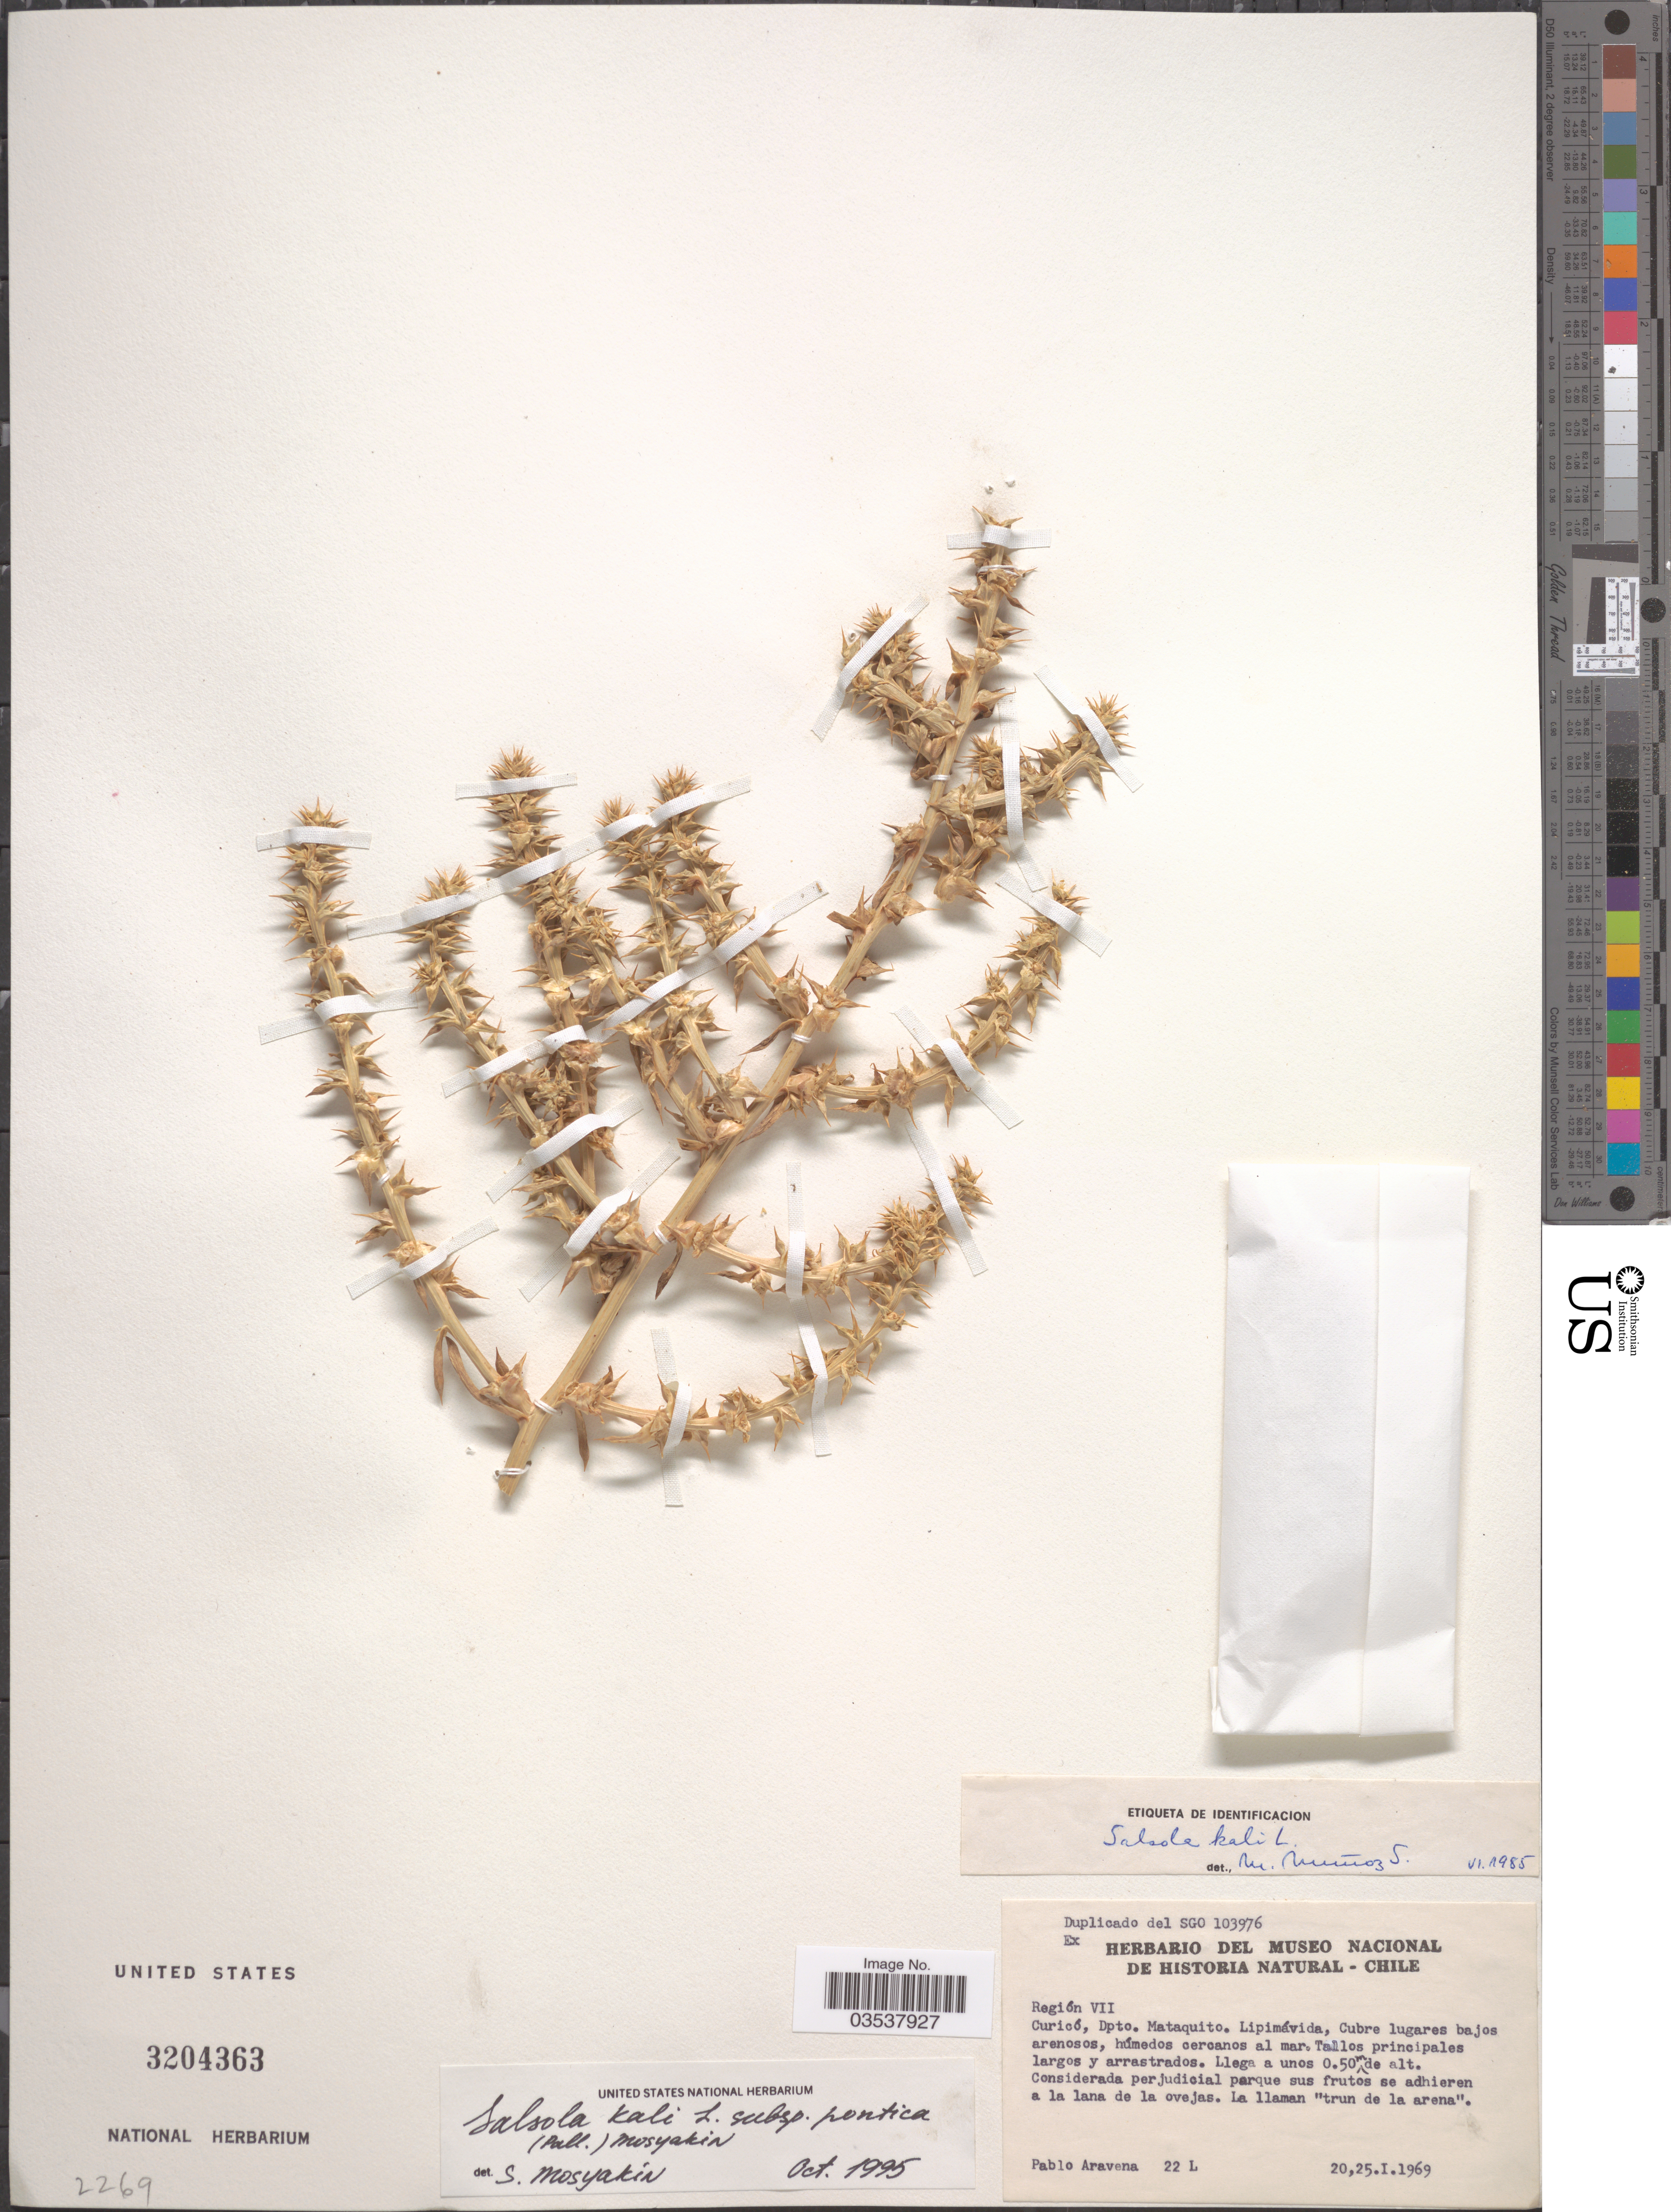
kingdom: Plantae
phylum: Tracheophyta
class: Magnoliopsida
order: Caryophyllales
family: Amaranthaceae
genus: Salsola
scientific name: Salsola kali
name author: L.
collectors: P. Aravena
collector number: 22 L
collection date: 1969-01-20/1969-01-25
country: Chile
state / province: Maule (VII)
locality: Región VII. Curicó, Dpto. Mataquito. Lipimávida.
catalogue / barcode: US 3204363